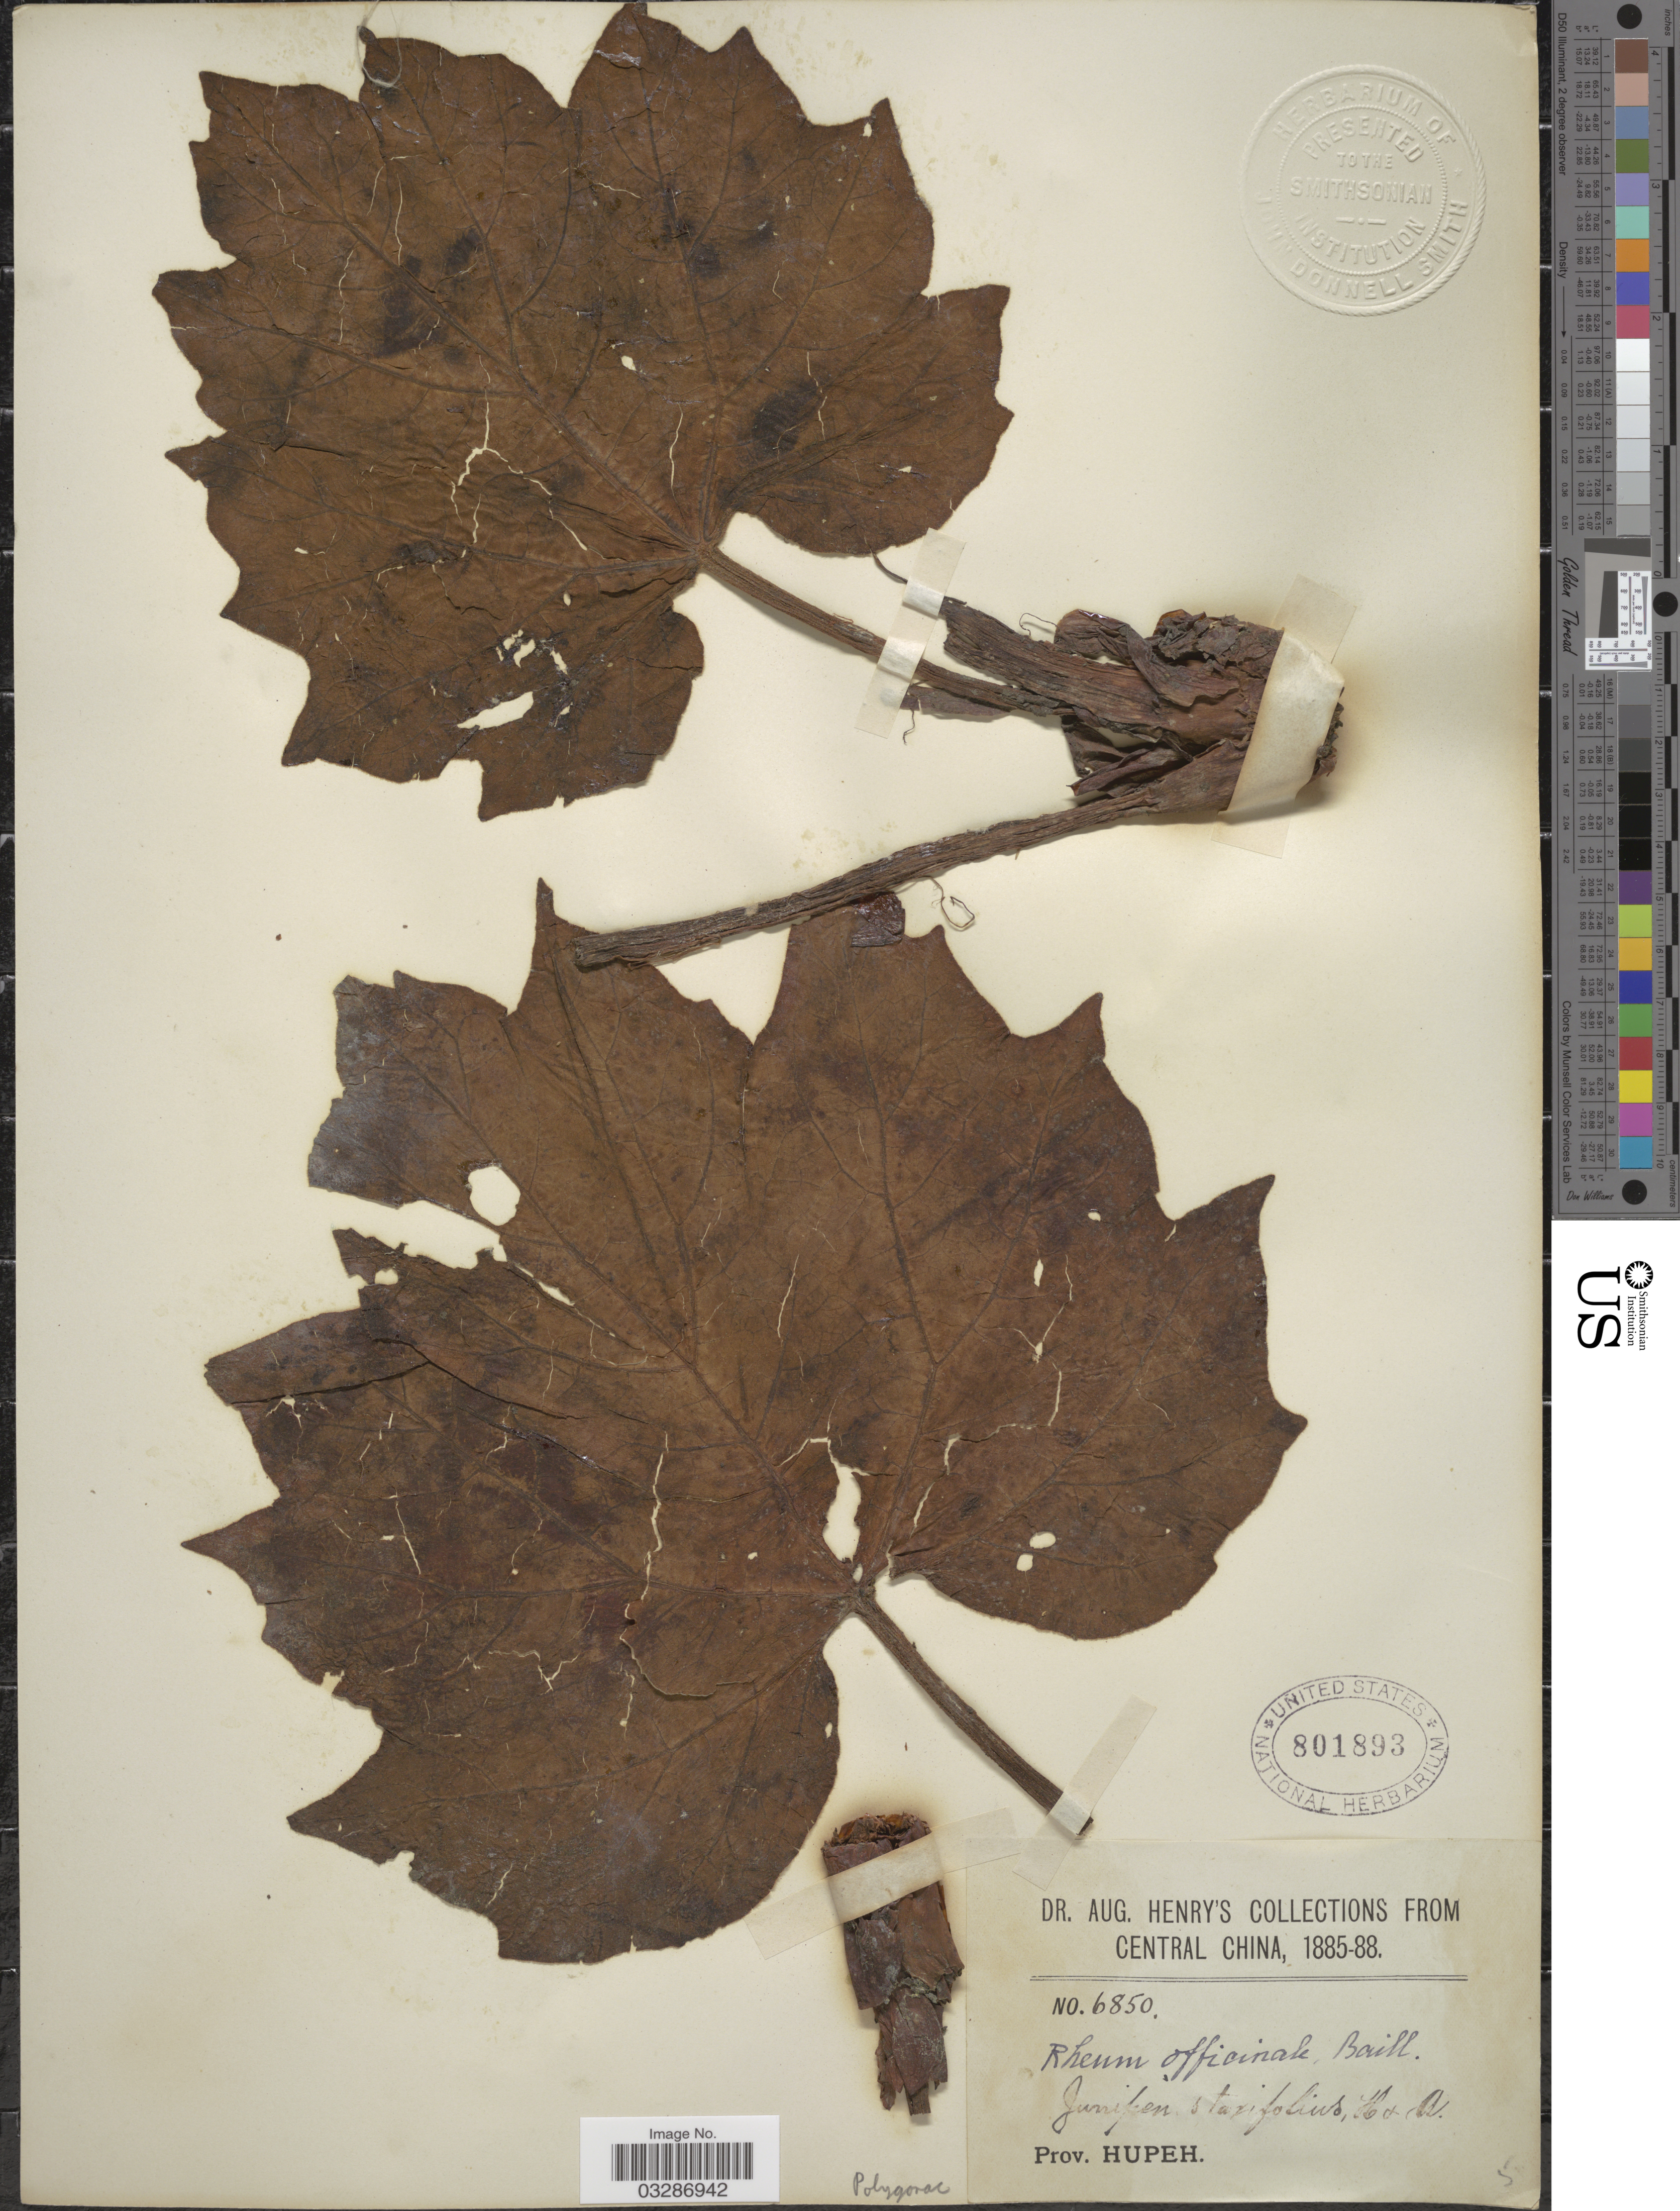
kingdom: Plantae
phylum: Tracheophyta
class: Magnoliopsida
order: Caryophyllales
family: Polygonaceae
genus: Rheum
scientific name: Rheum officinale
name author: Baill.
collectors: A. Henry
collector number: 6850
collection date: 1885/1888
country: China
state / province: Hubei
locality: Central China. Prov. Hupeh.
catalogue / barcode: US 801893